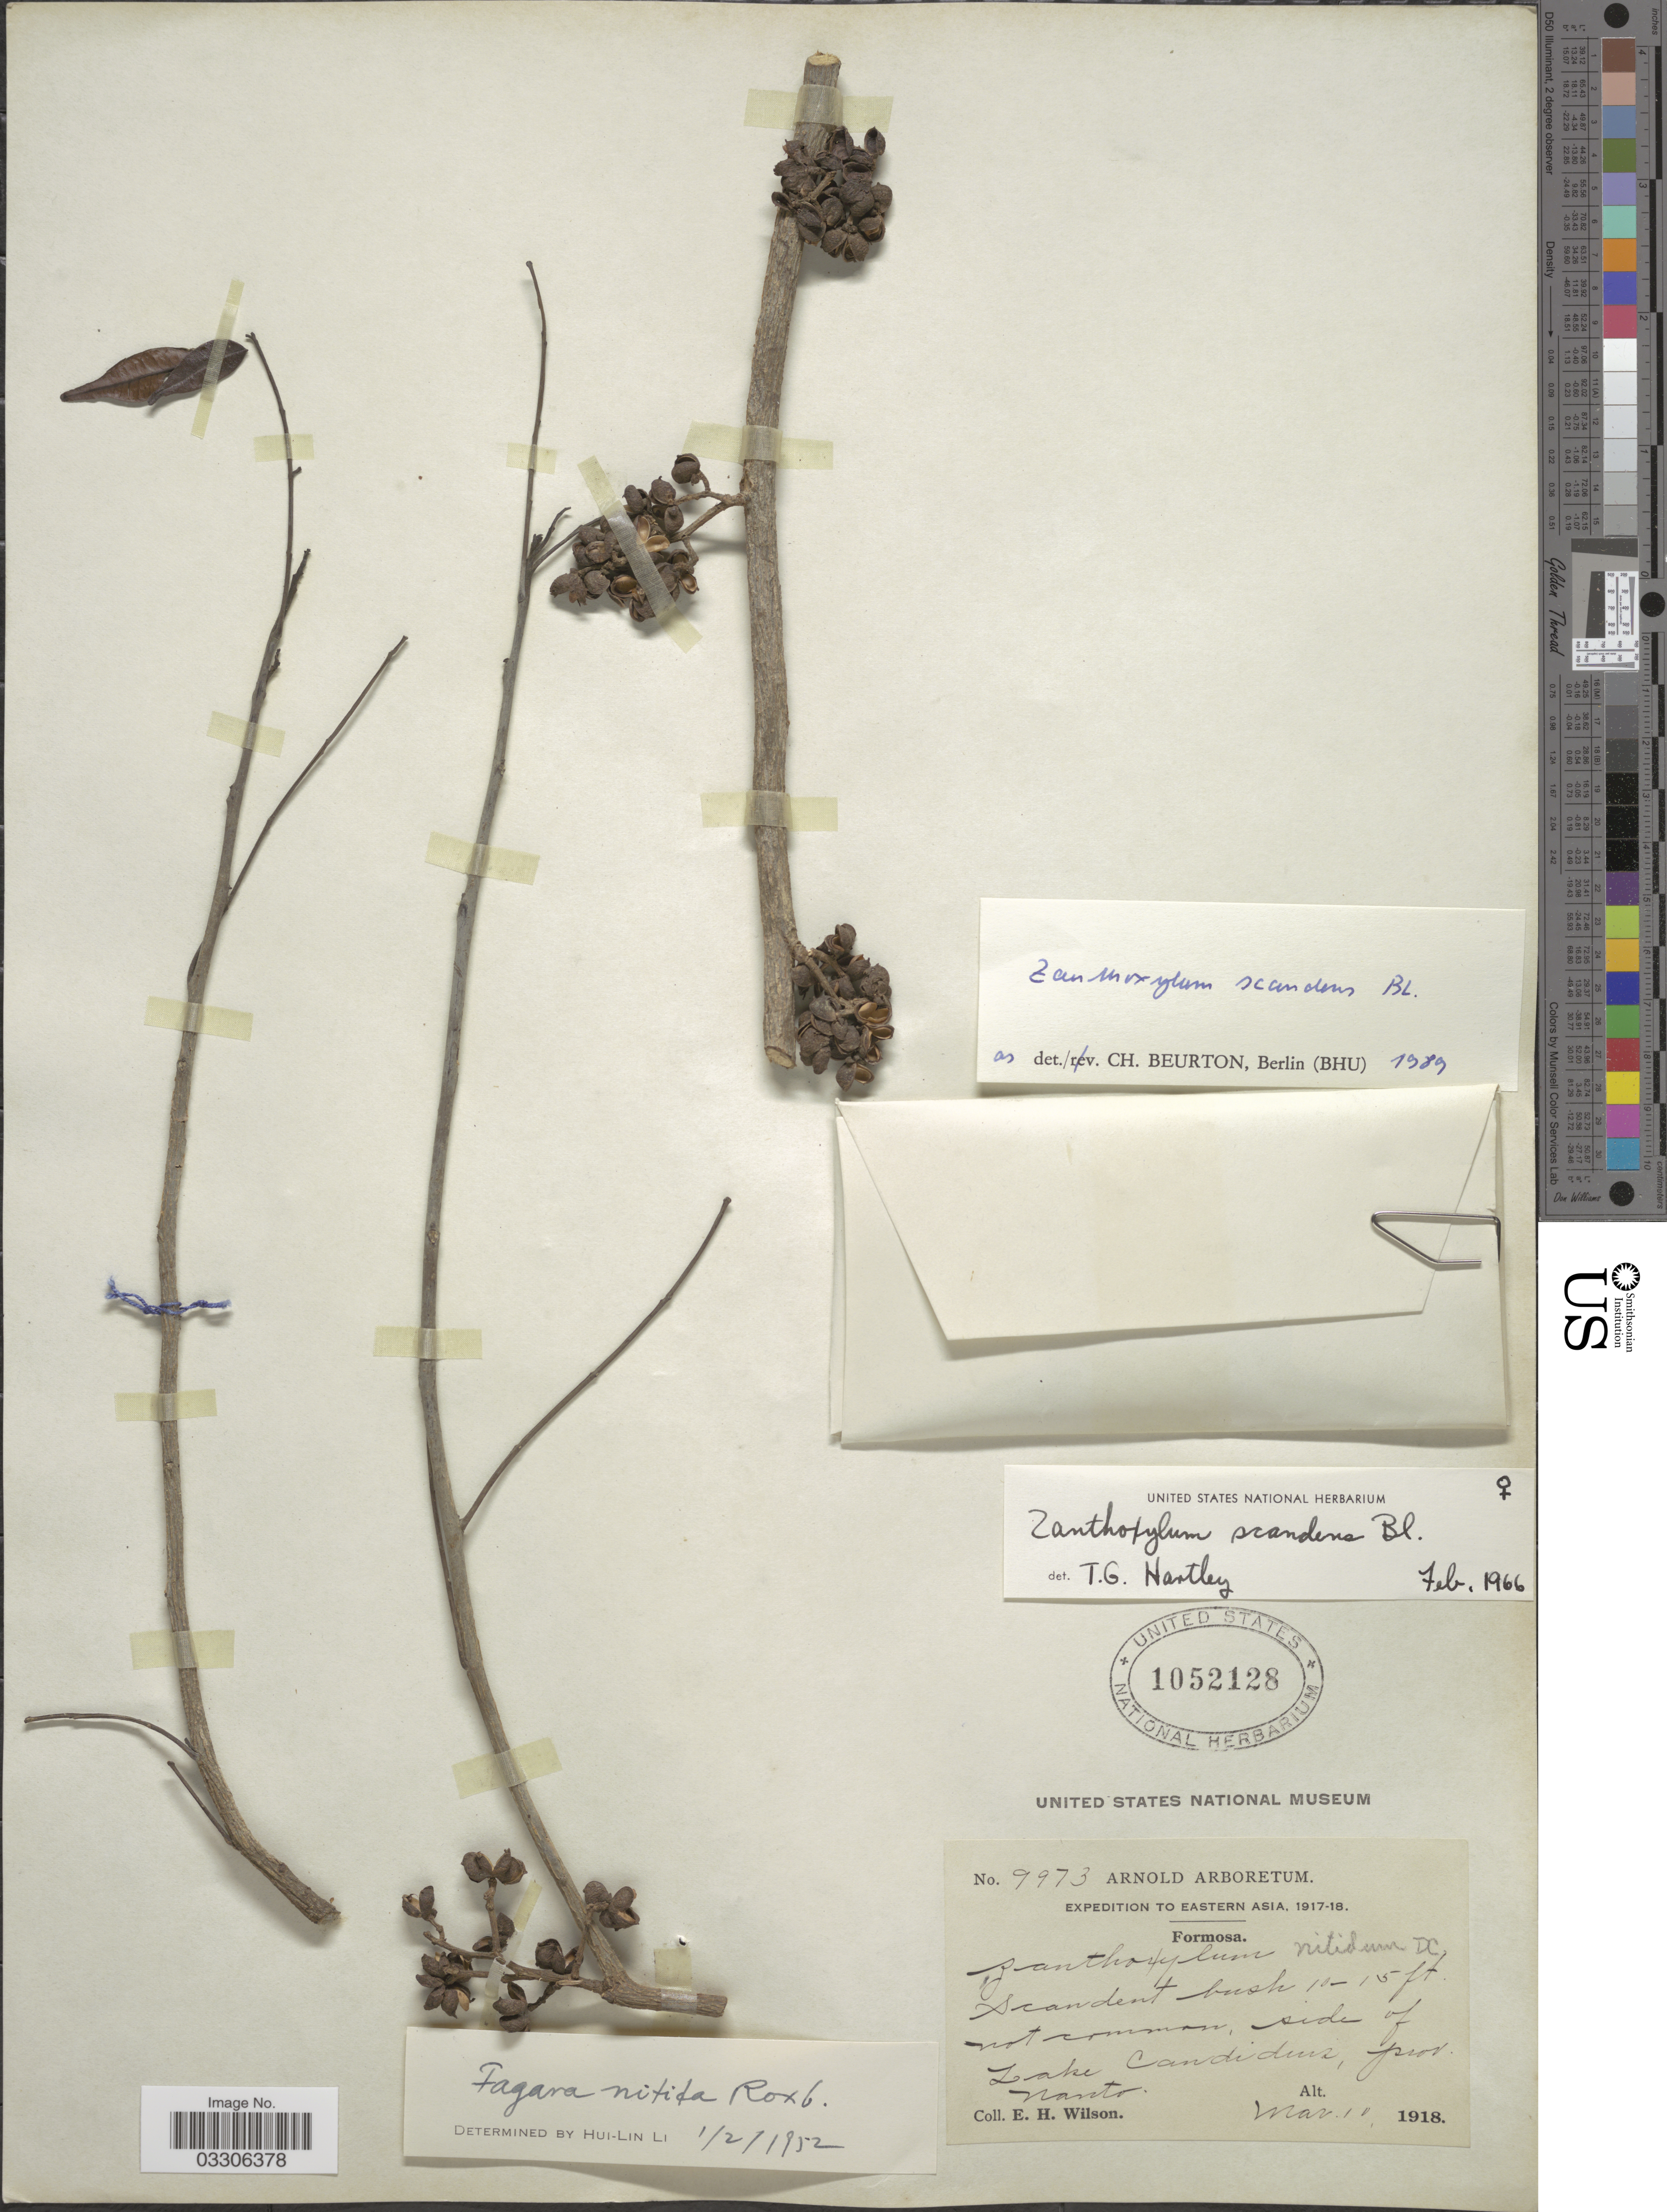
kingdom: Plantae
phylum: Tracheophyta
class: Magnoliopsida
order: Sapindales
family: Rutaceae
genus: Zanthoxylum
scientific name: Zanthoxylum scandens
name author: Blume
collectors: E. Wilson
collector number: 9973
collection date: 1918-03-10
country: Taiwan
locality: Eastern Asia. Formosa. Side of Lake Candideus, Prov. Nanto.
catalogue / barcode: US 1052128